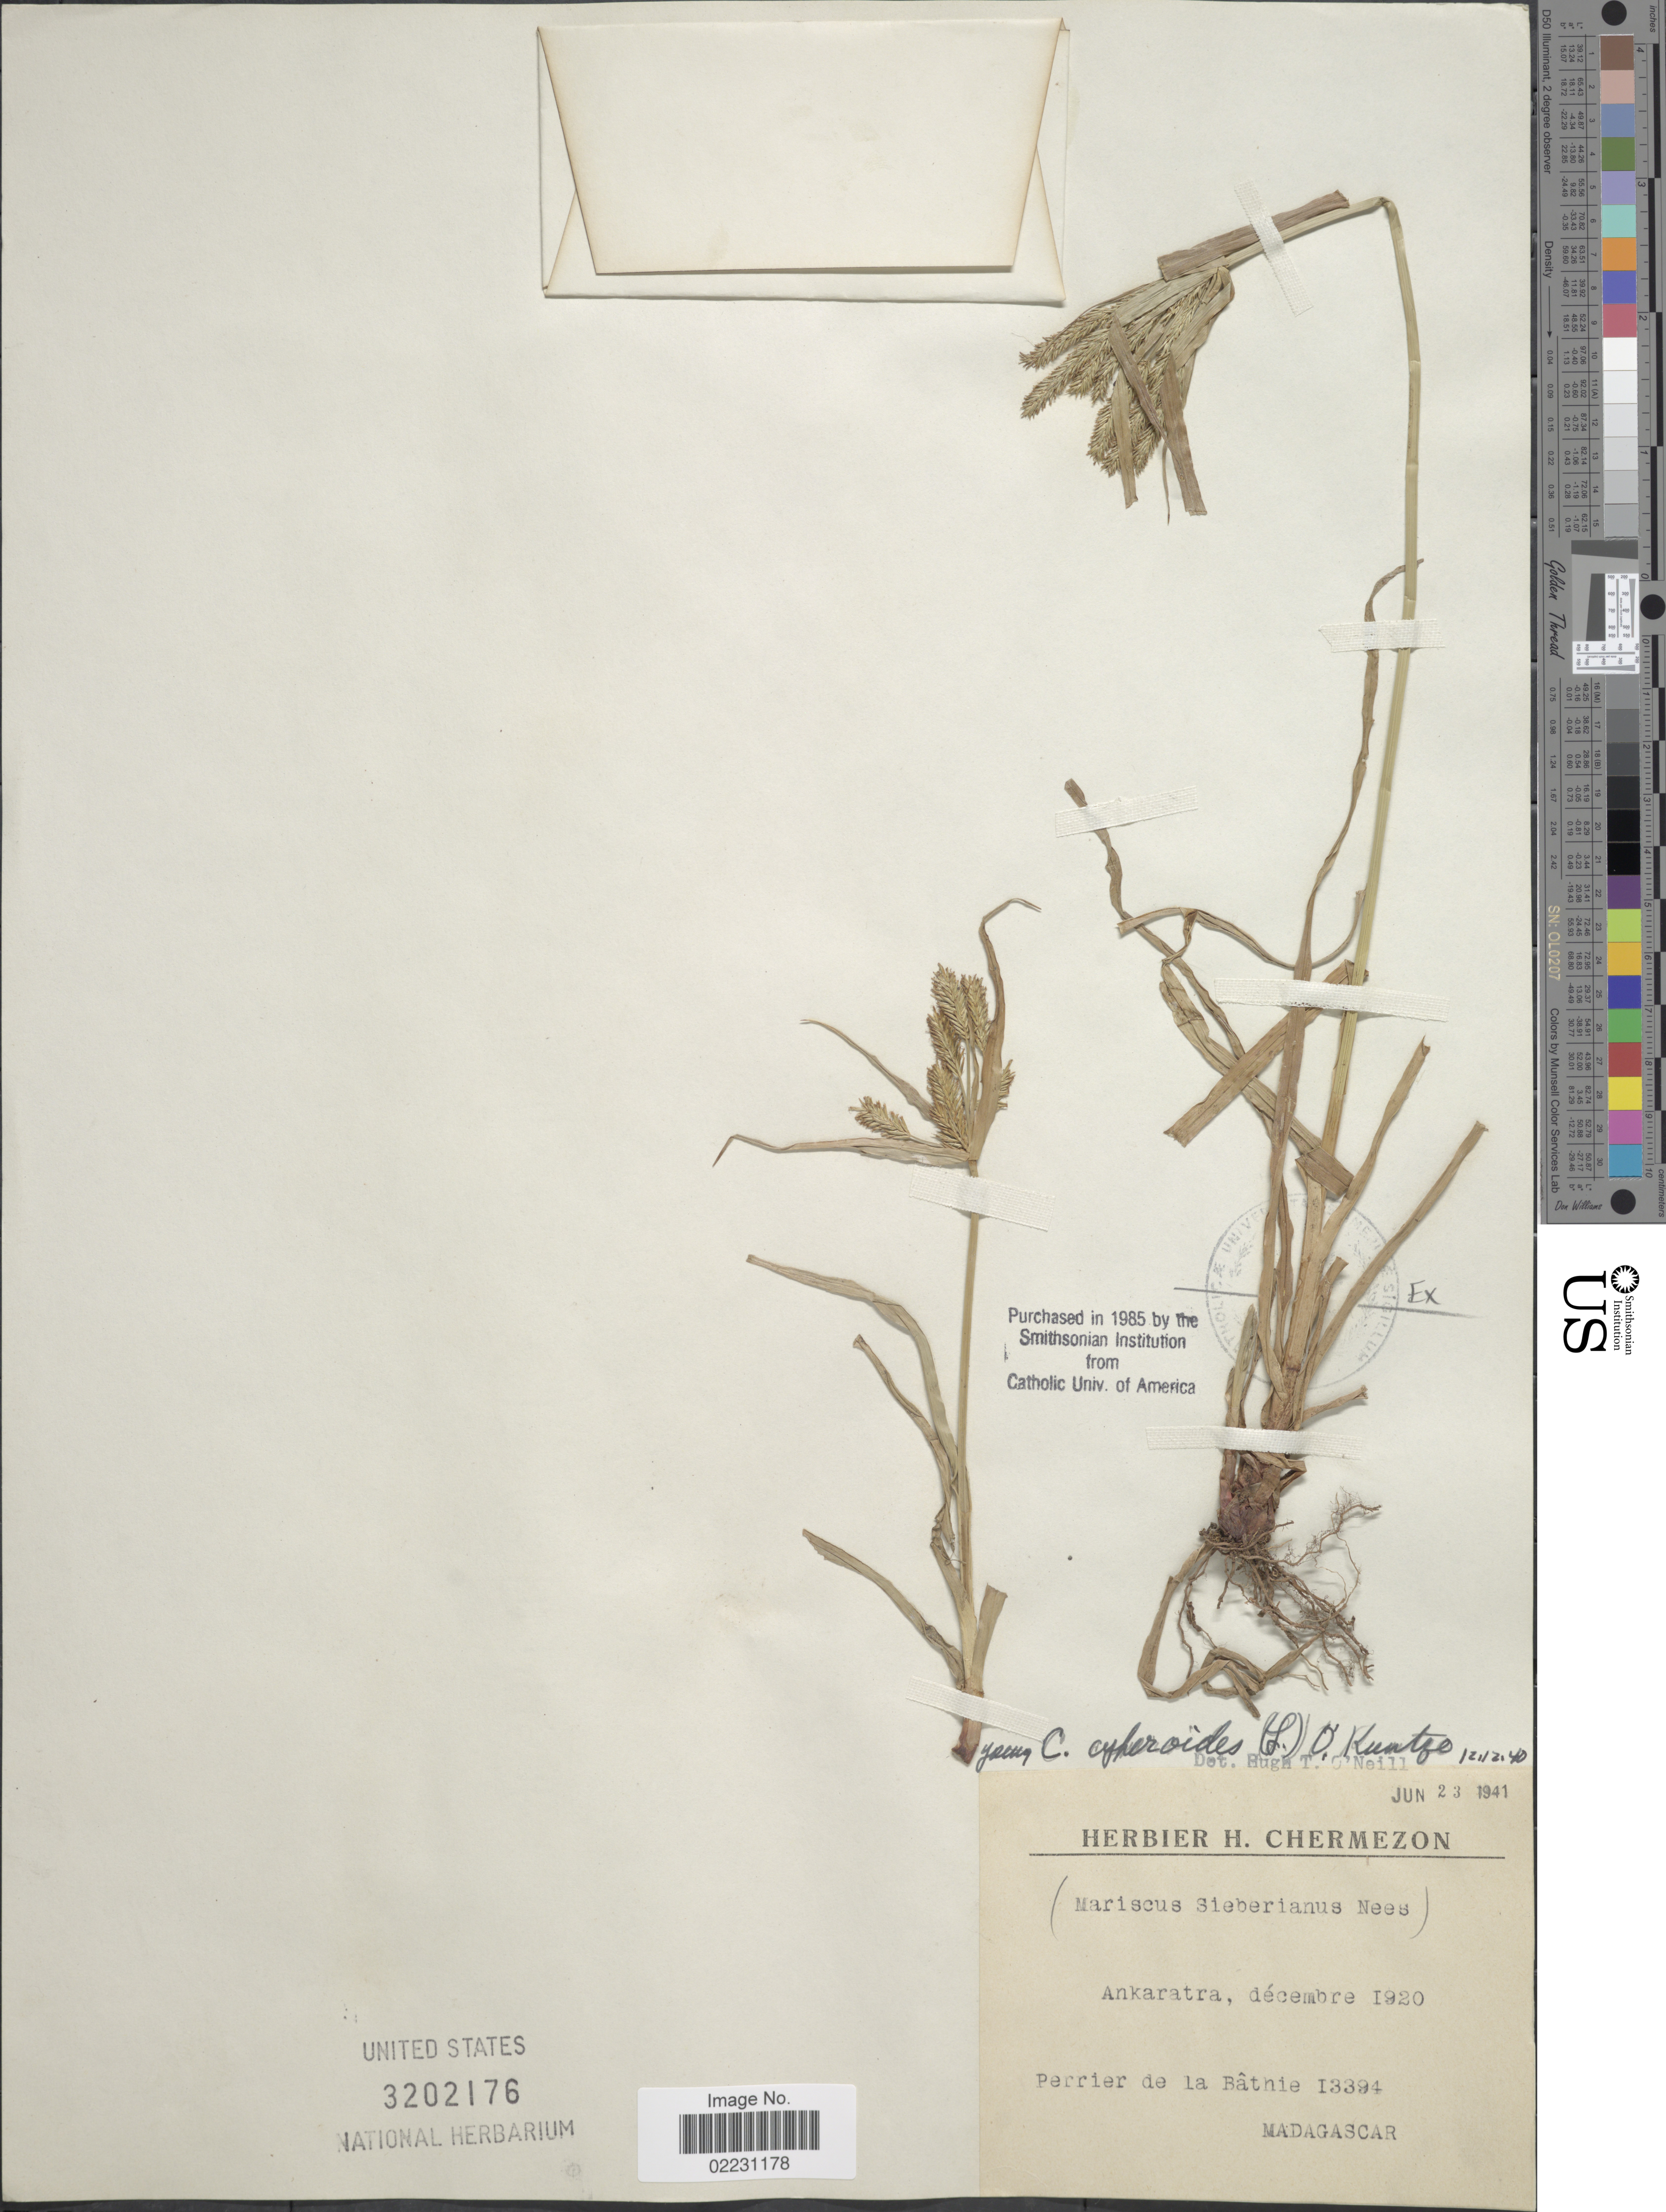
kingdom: Plantae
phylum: Tracheophyta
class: Liliopsida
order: Poales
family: Cyperaceae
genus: Cyperus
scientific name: Cyperus cyperoides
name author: (L.) Kuntze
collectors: Perrier de la Bâthie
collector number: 13394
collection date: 1920-12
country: Madagascar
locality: Ankaratra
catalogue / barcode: US 3202176